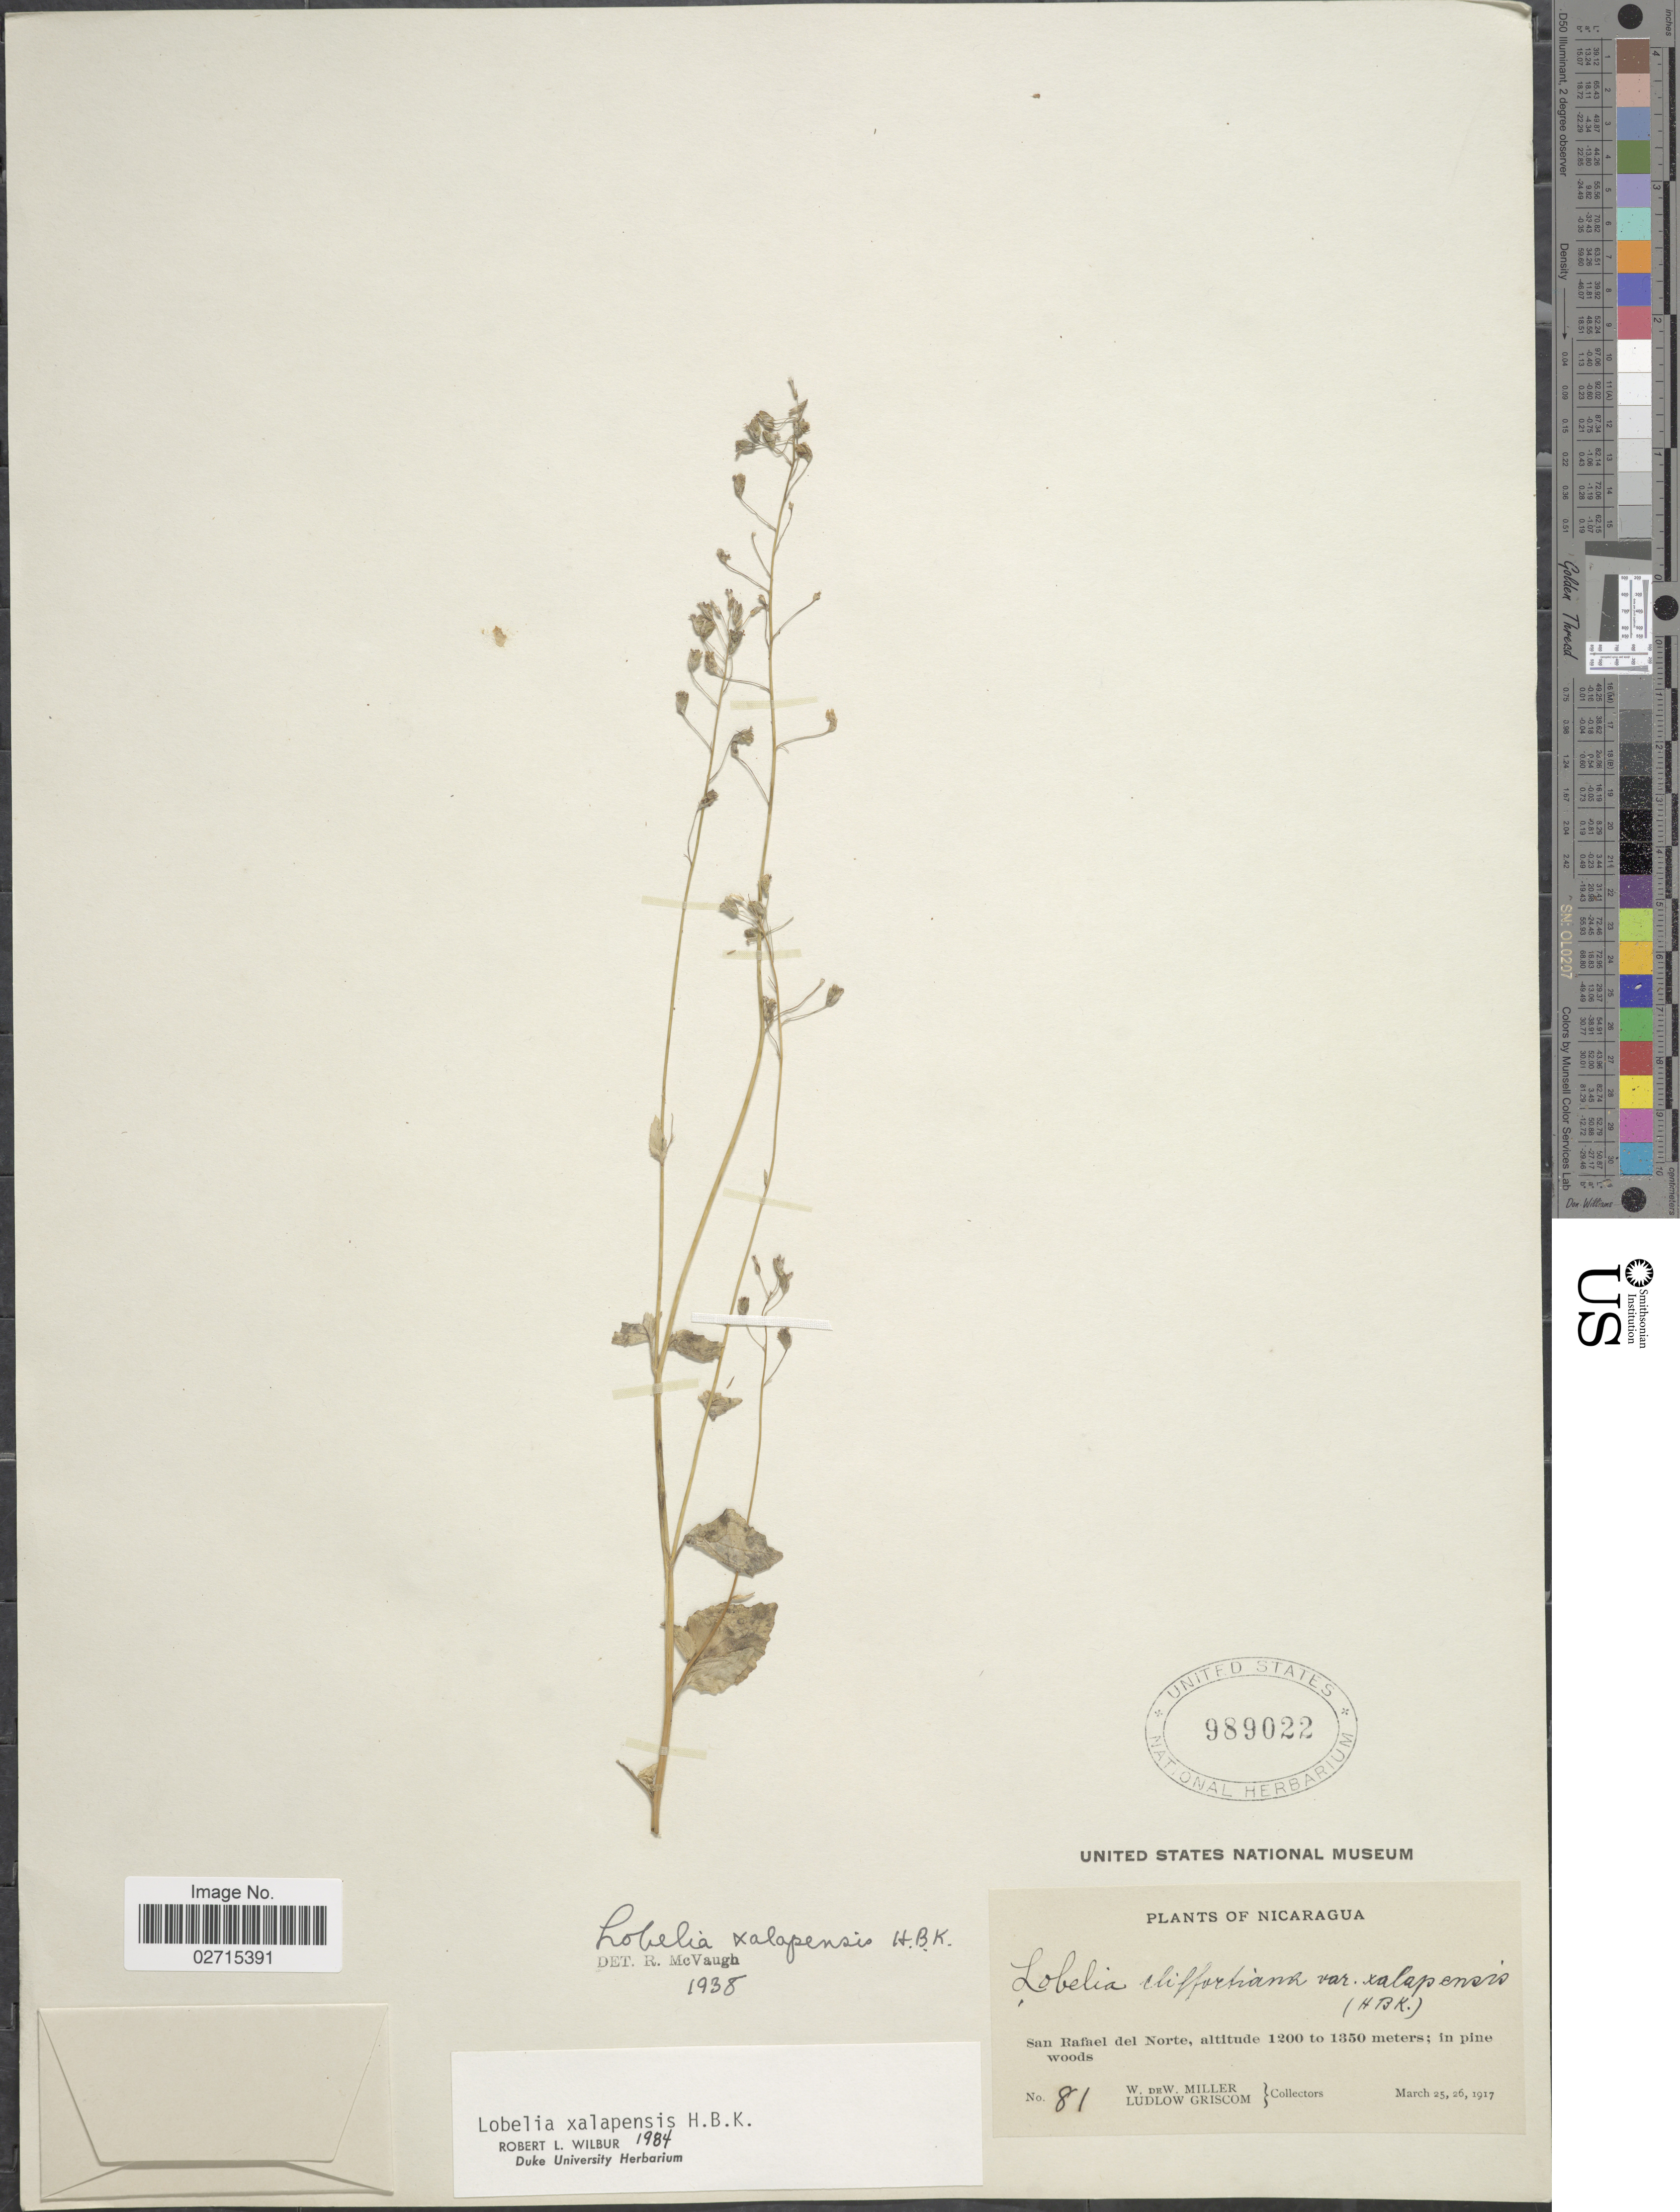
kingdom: Plantae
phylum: Tracheophyta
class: Magnoliopsida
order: Asterales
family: Campanulaceae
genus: Lobelia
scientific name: Lobelia xalapensis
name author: Kunth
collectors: W. De Witt Miller & L. Griscom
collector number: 81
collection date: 1917-03-25/1917-03-26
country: Nicaragua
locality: San rafael del Norte; in pine woods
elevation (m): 1200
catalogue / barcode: US 989022